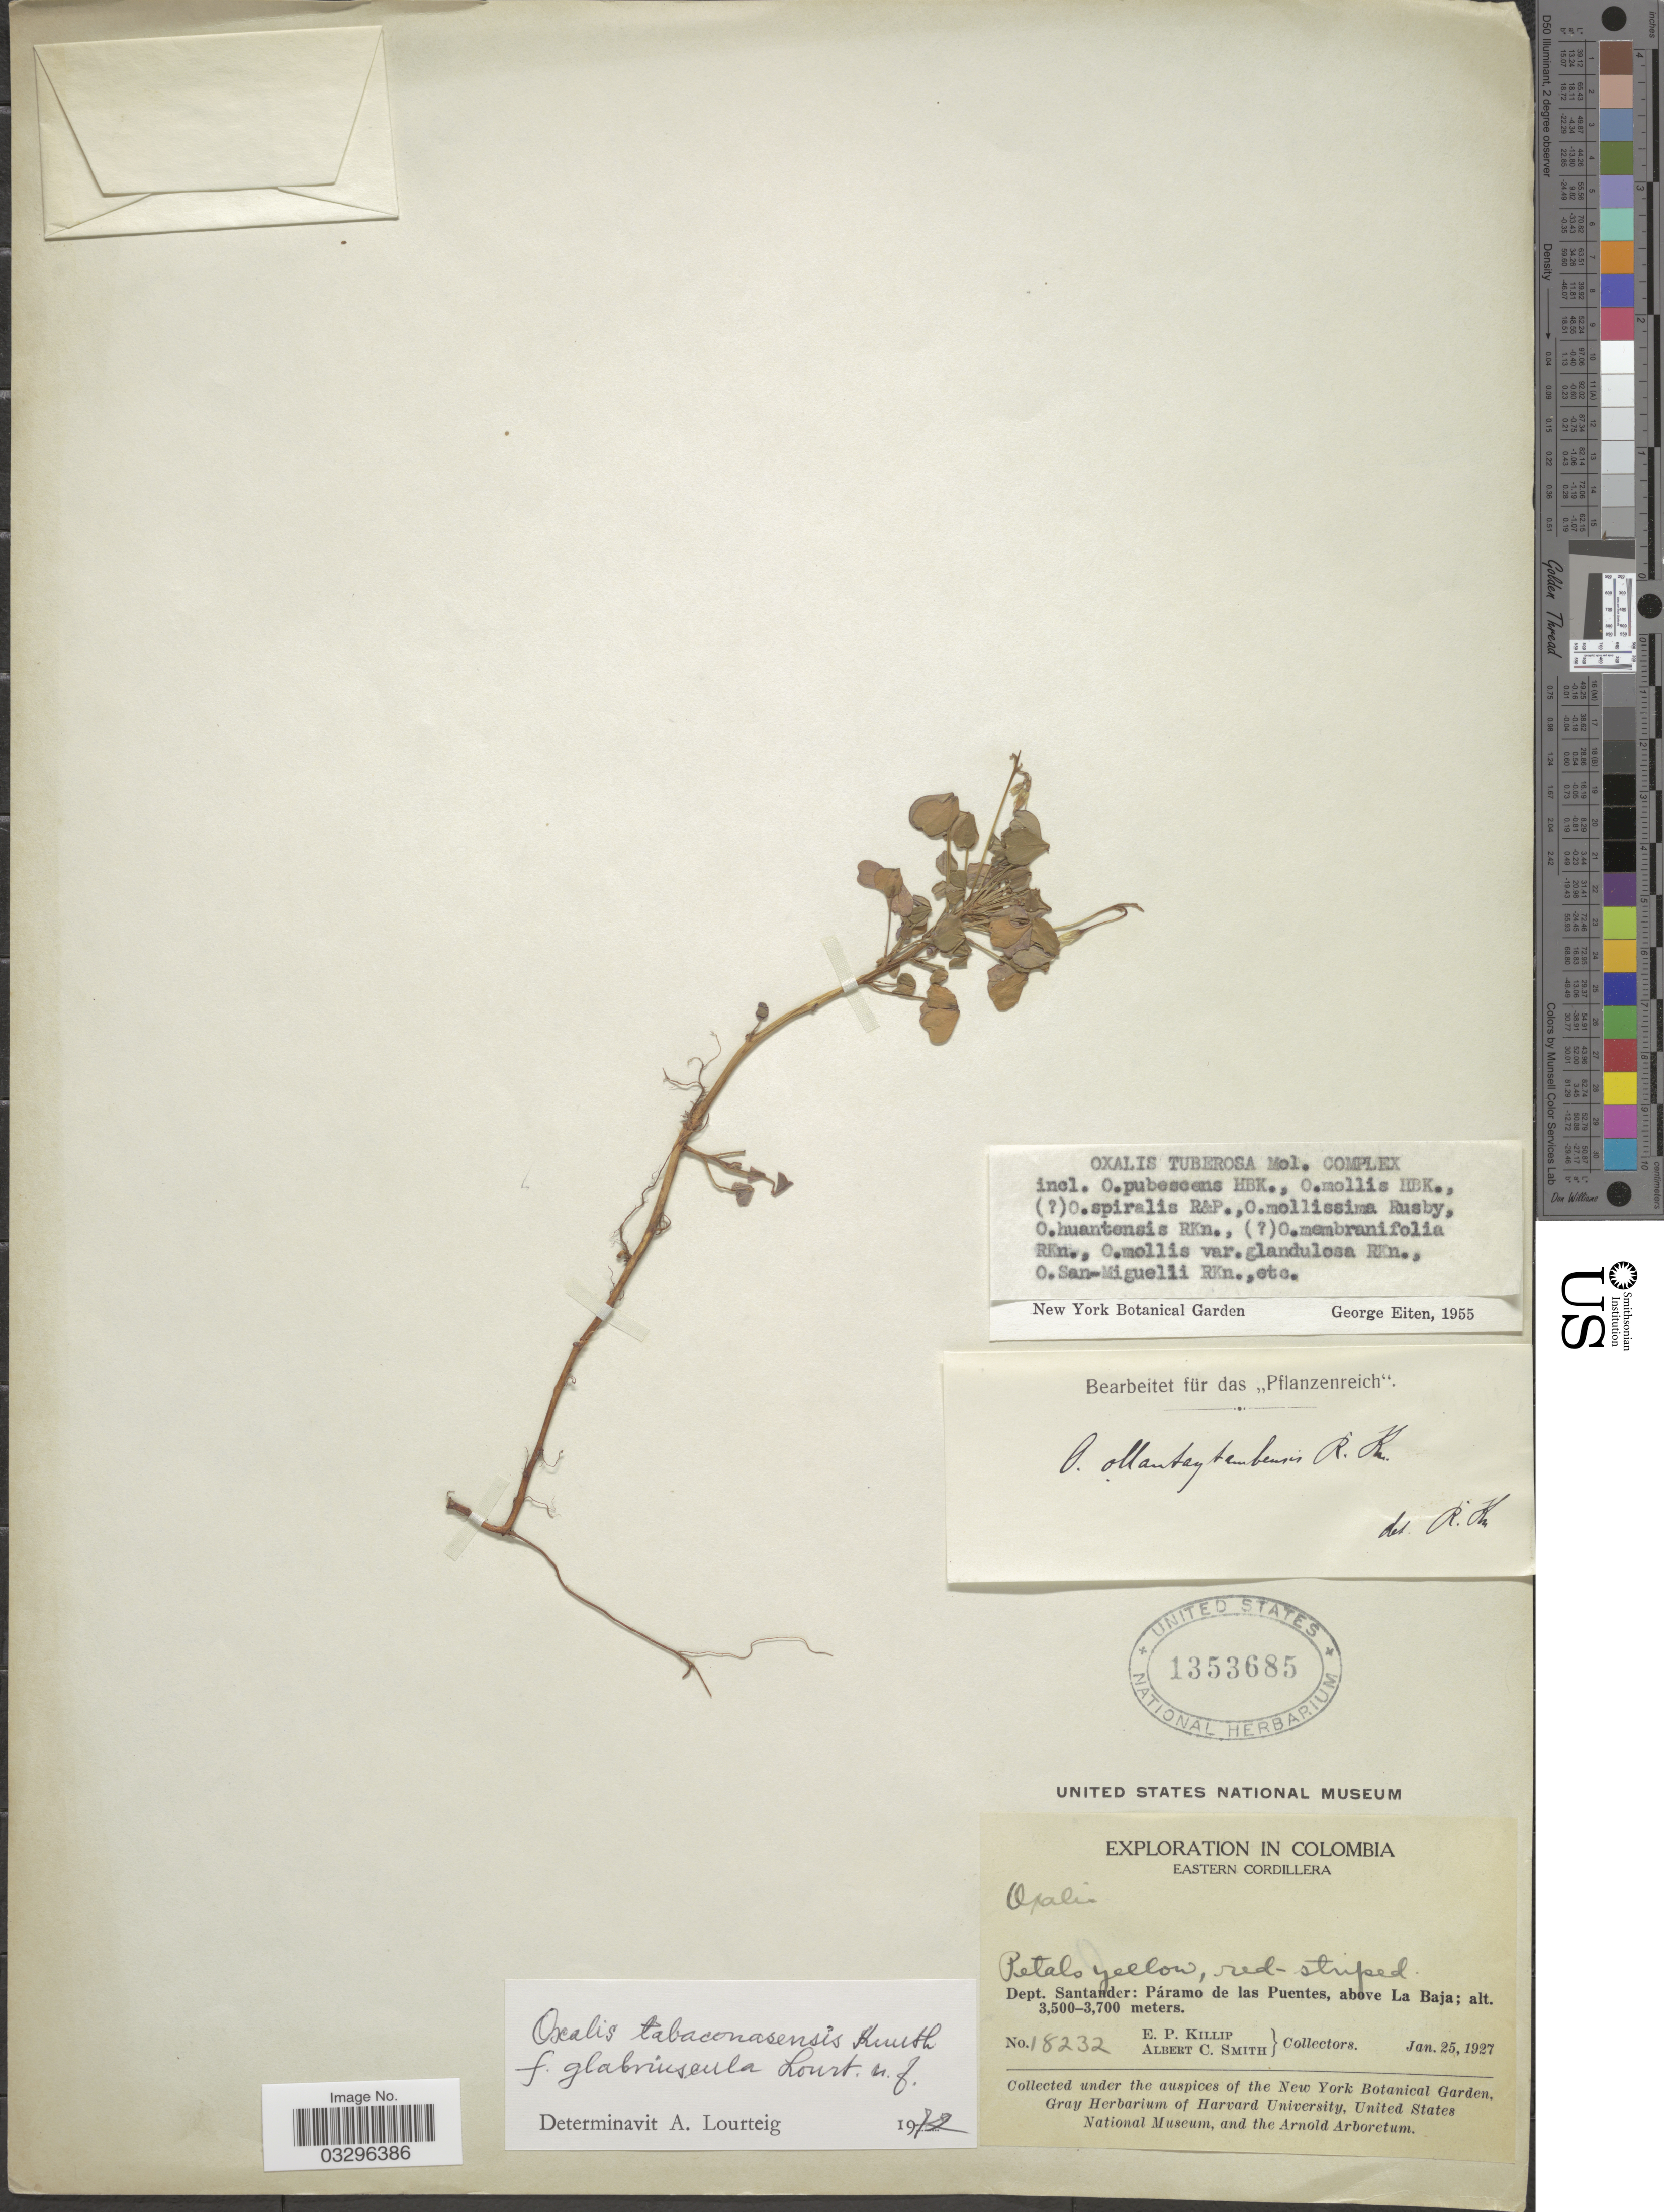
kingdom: Plantae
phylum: Tracheophyta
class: Magnoliopsida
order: Oxalidales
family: Oxalidaceae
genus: Oxalis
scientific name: Oxalis tabaconasensis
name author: R. Knuth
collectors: E. P. Killip & A. C. Smith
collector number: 18232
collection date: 1927-01-25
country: Colombia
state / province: Santander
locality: Dept. Santander: Páramo de las Puentes, above La Baja.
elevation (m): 3500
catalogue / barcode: US 1353685